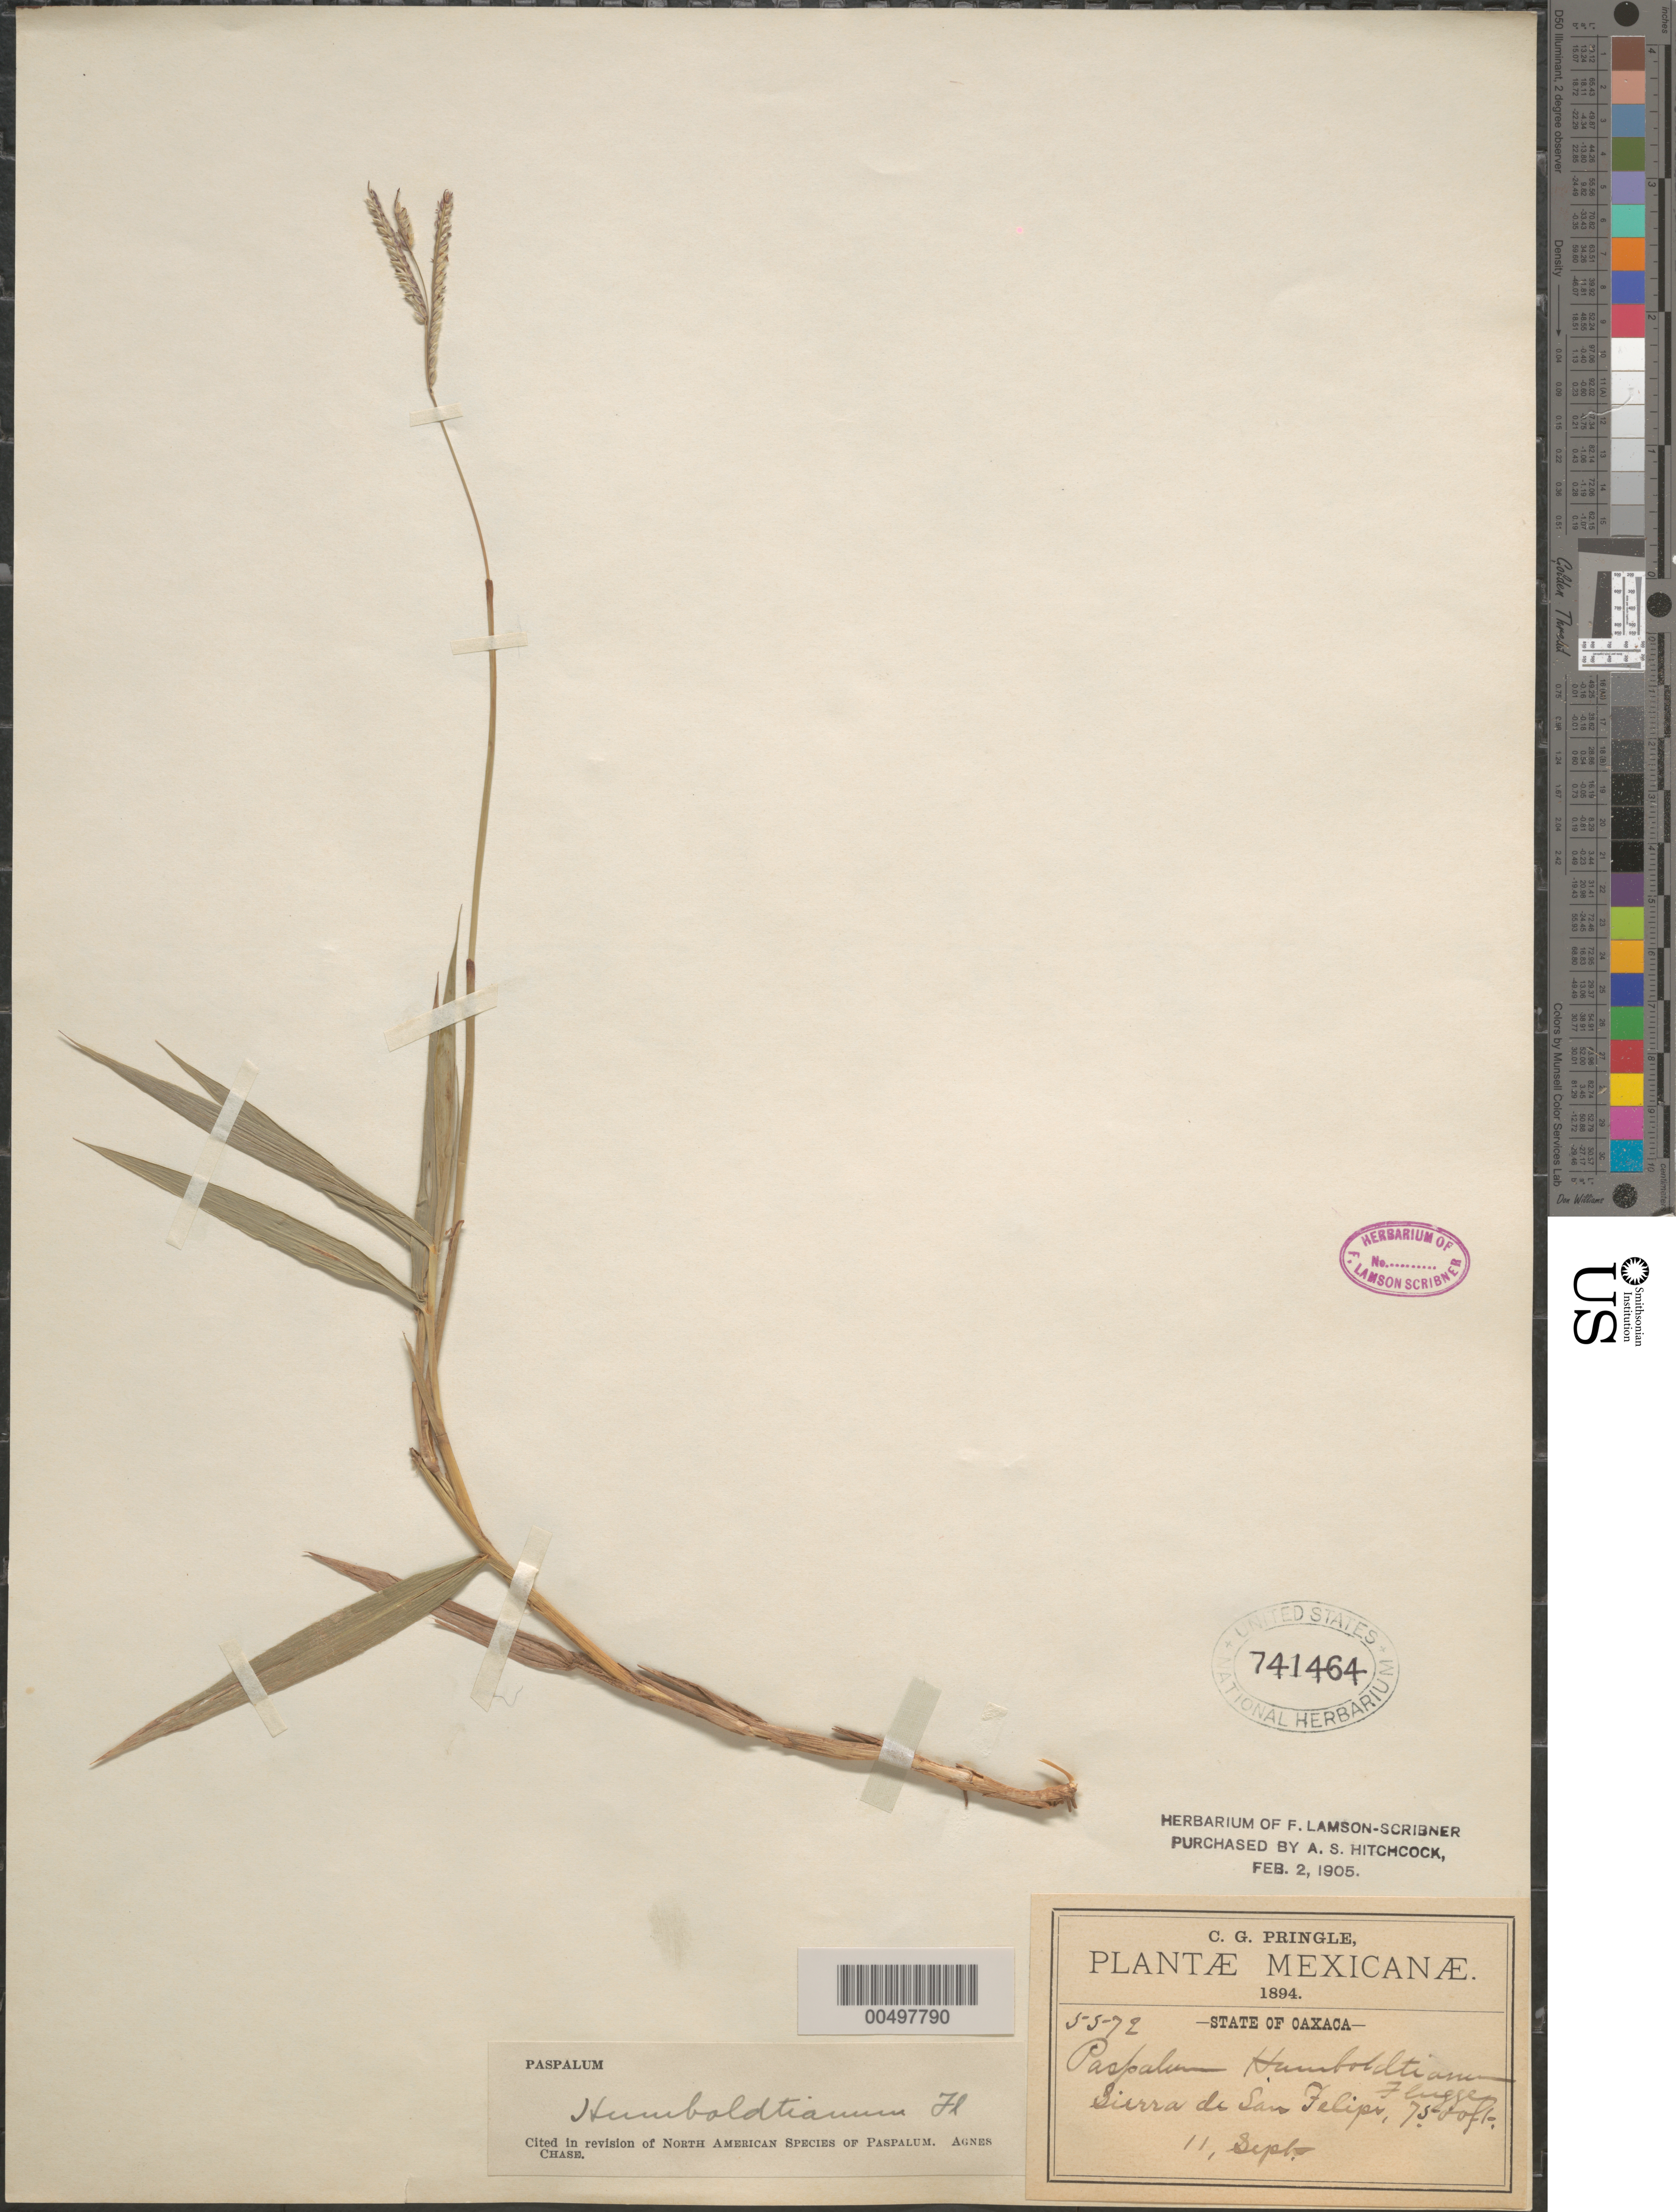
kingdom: Plantae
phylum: Tracheophyta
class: Liliopsida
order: Poales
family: Poaceae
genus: Paspalum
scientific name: Paspalum humboldtianum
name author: Flüggé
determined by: Chase, [M.] Agnes, (US)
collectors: C. G. Pringle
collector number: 5572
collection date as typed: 11 Sep 1894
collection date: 1894-09-11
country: Mexico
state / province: Oaxaca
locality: Sierra de San Felipe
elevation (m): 2286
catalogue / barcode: US 741464